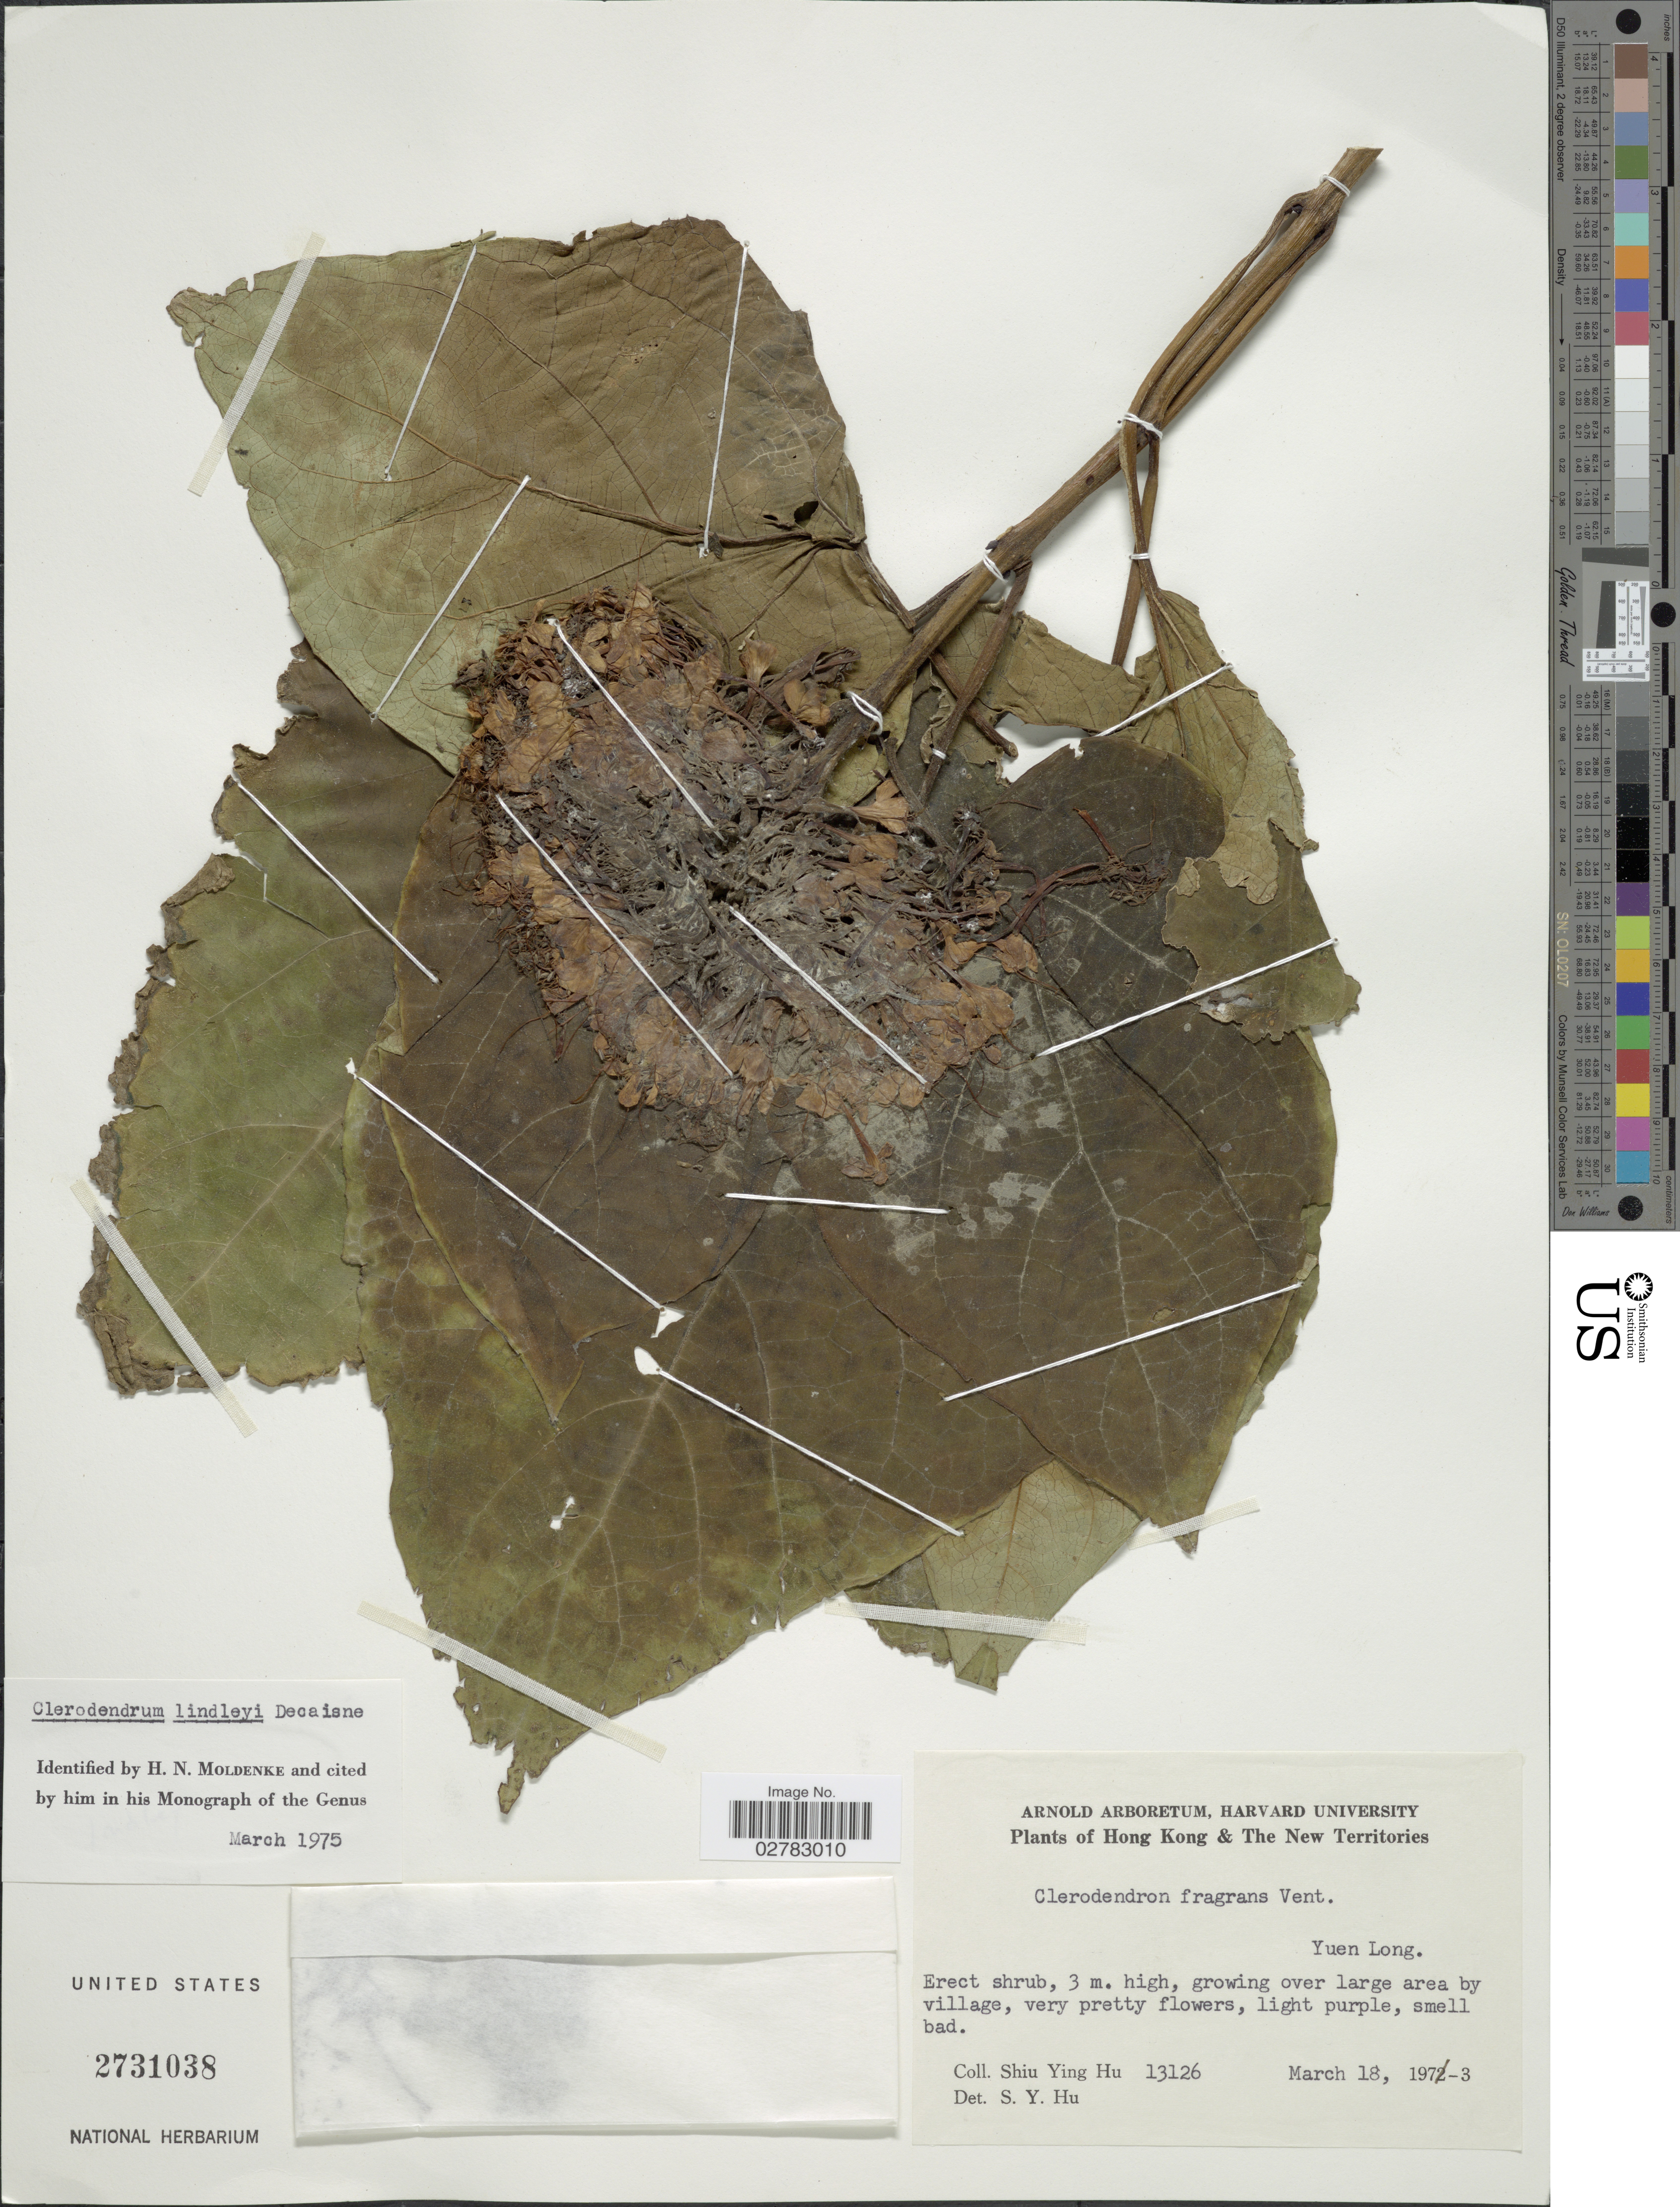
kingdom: Plantae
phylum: Tracheophyta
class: Magnoliopsida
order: Lamiales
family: Lamiaceae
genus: Clerodendrum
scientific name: Clerodendrum lindleyi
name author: Decne. ex Planch.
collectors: S. Y. Hu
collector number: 13126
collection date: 1973-03-18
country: China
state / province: Hong Kong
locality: The New Territories. Yuen Long.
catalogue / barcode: US 2731038